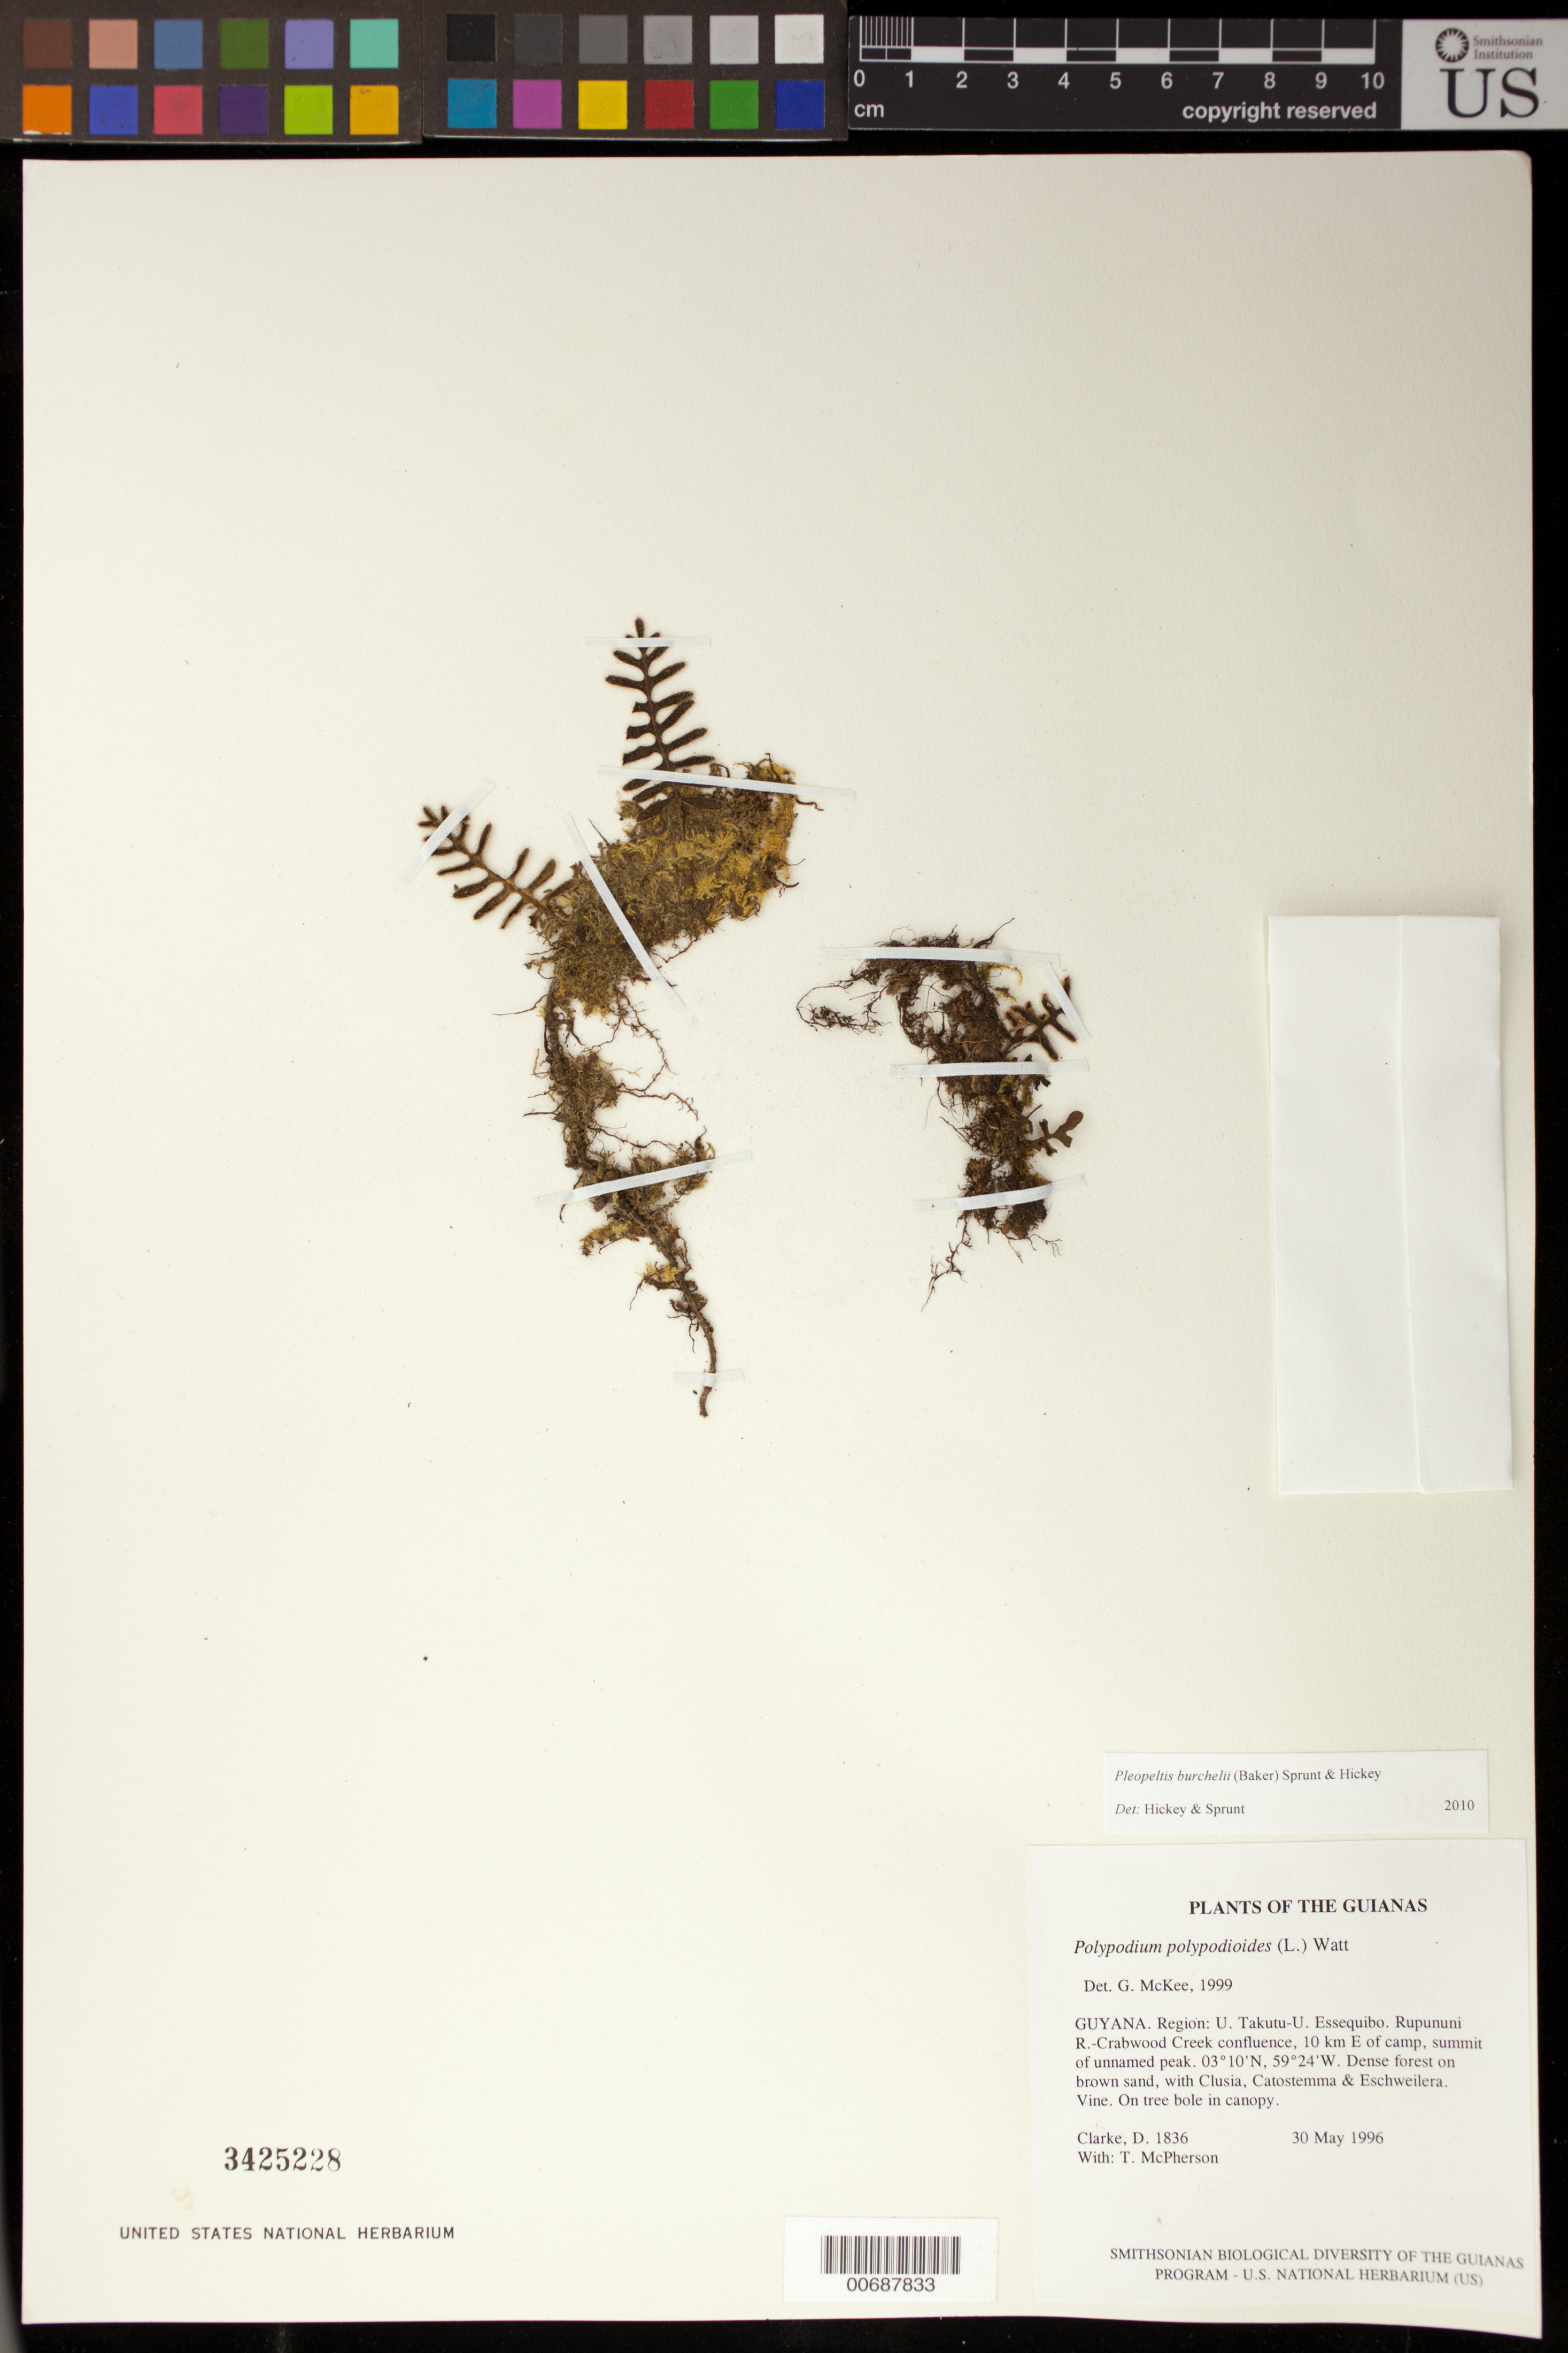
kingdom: Plantae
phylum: Tracheophyta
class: Polypodiopsida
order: Polypodiales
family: Polypodiaceae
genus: Pleopeltis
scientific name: Pleopeltis burchellii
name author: (Baker) Sprunt & Hickey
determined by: Hickey, R. J.; Sprunt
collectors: H. D. Clarke & T. McPherson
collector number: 1836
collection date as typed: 30 May 1996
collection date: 1996-05-30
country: Guyana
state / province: U. Takutu-U. Essequibo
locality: Rupununi R.-Crabwood Creek confluence, 10 km E of camp, summit of unnamed peak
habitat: Dense forest on brown sand, with Clusia, Catostemma & Eschweilera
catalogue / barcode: US 3425228